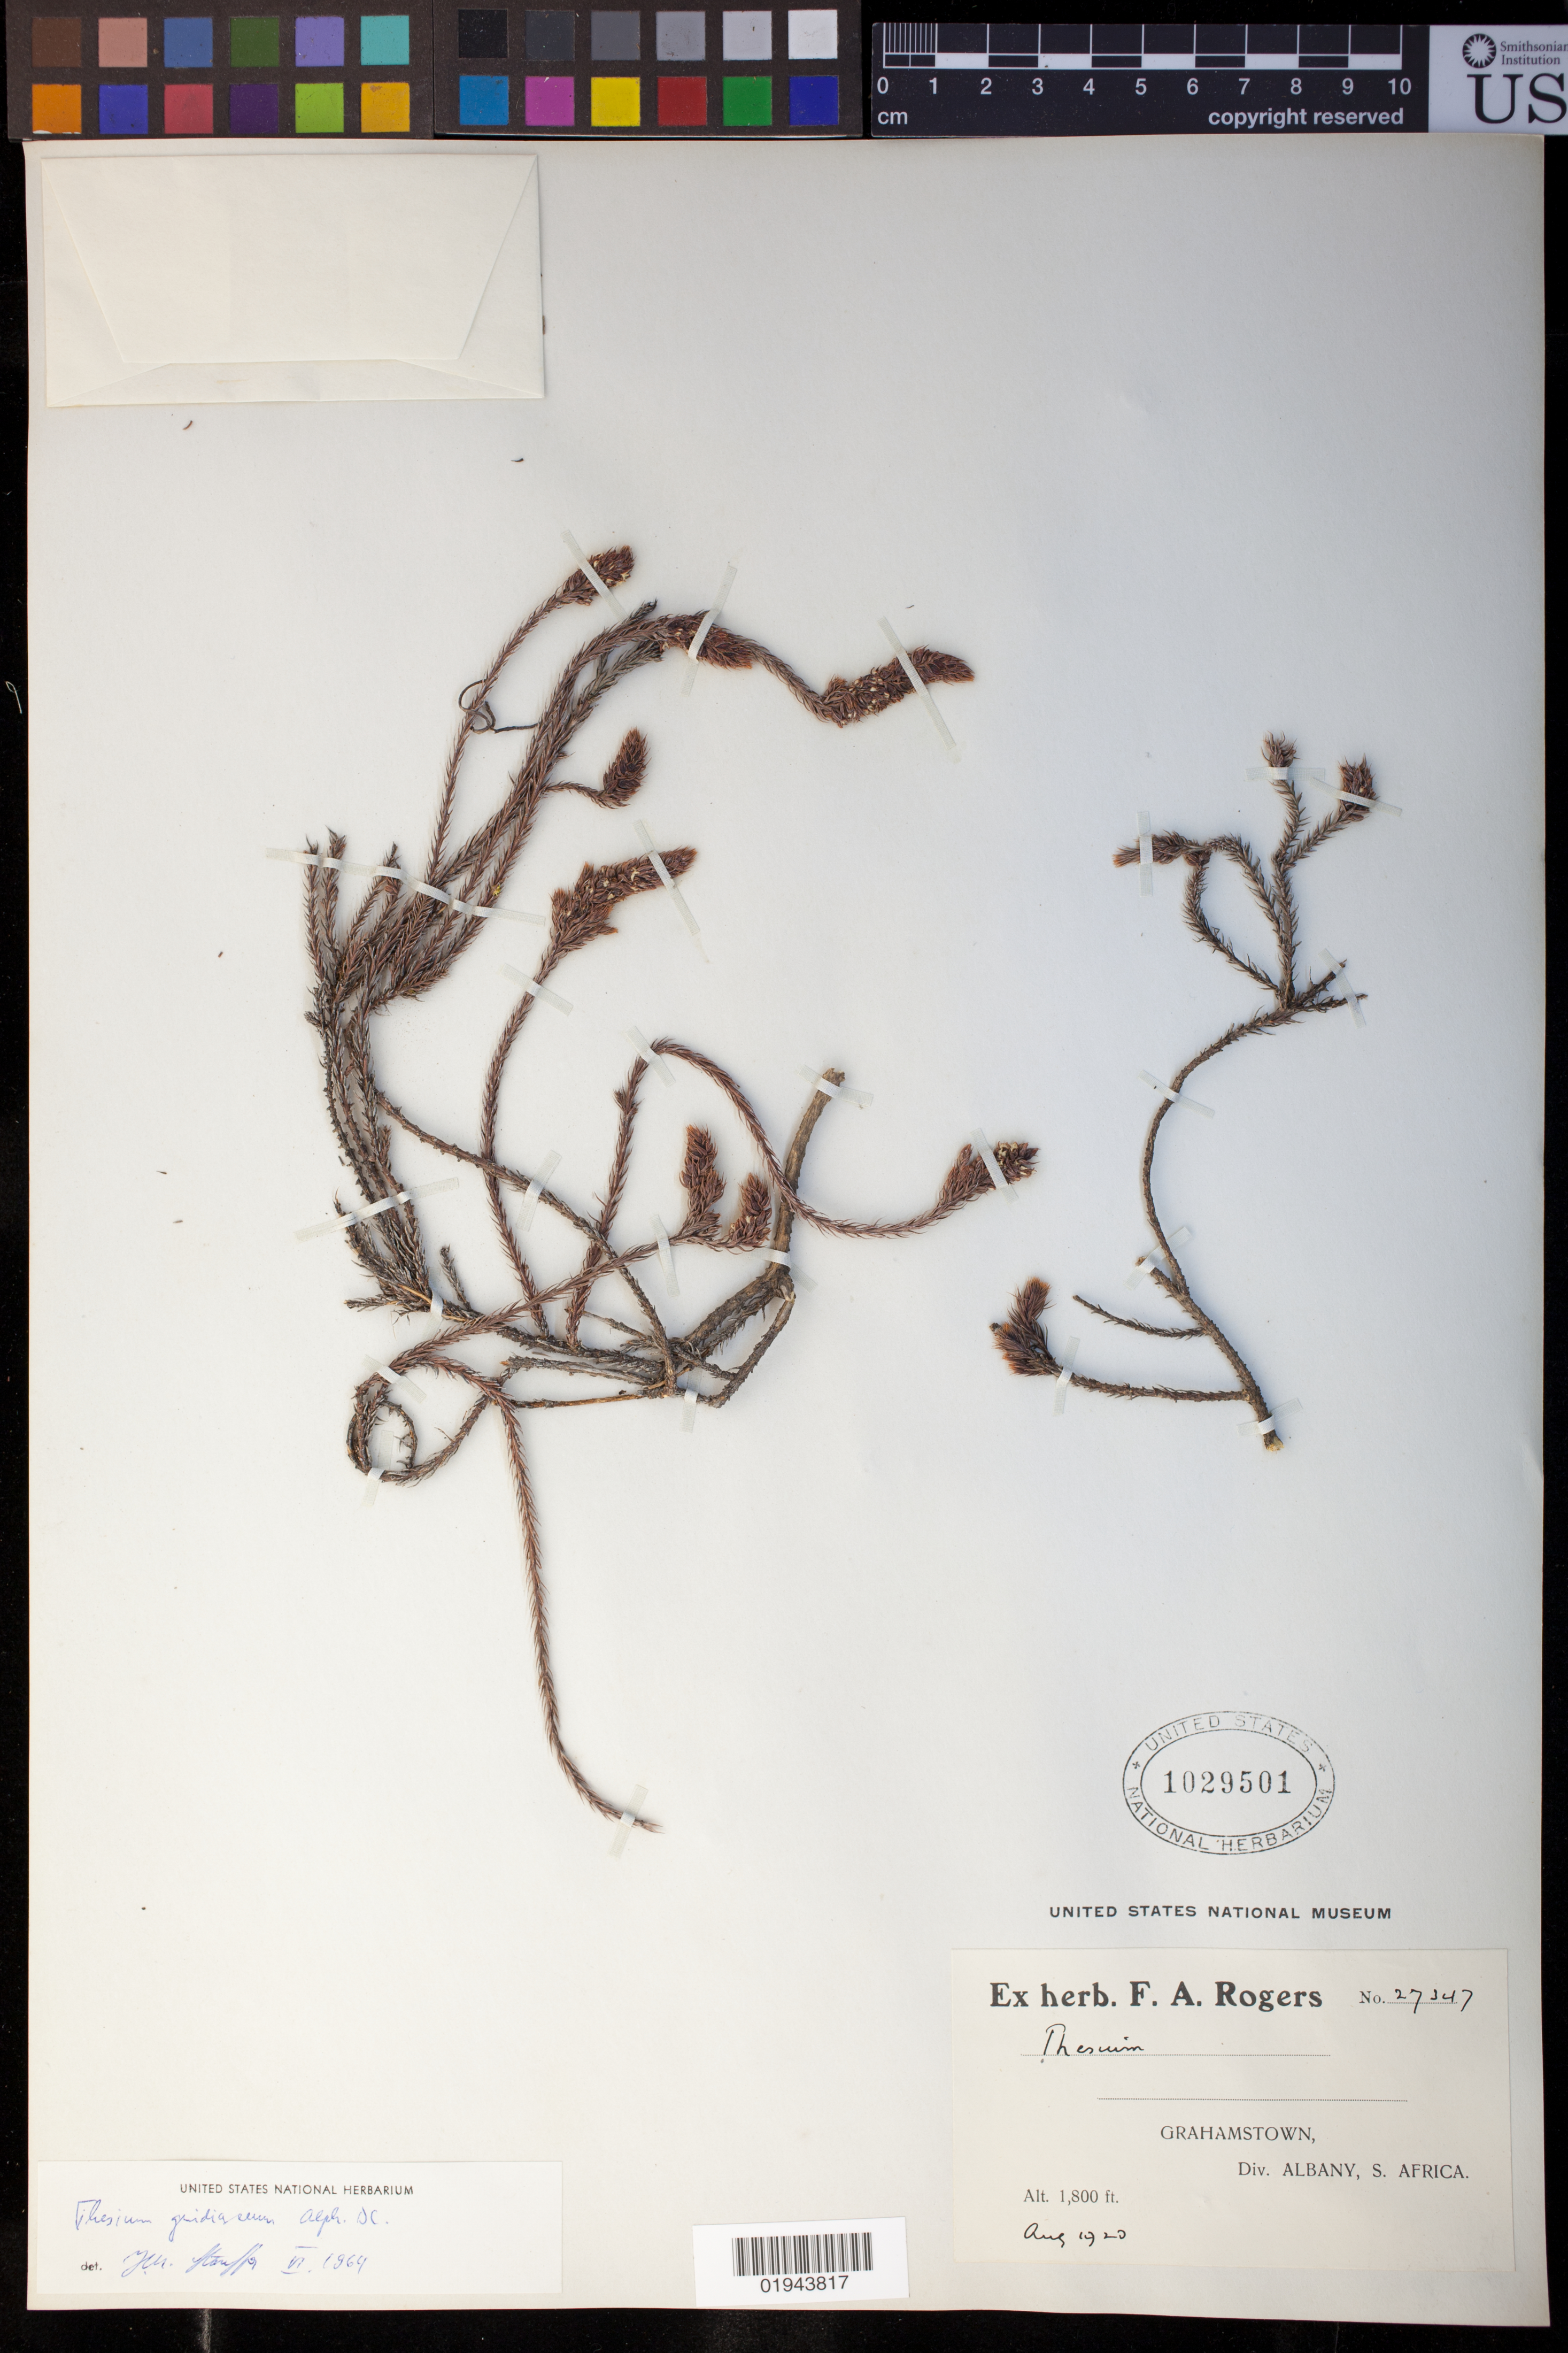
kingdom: Plantae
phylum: Tracheophyta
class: Magnoliopsida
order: Santalales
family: Thesiaceae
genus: Thesium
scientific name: Thesium gnidiaceum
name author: A. DC.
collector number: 27347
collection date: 1920-08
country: South Africa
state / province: Eastern Cape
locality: Grahamstown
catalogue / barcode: US 1029501